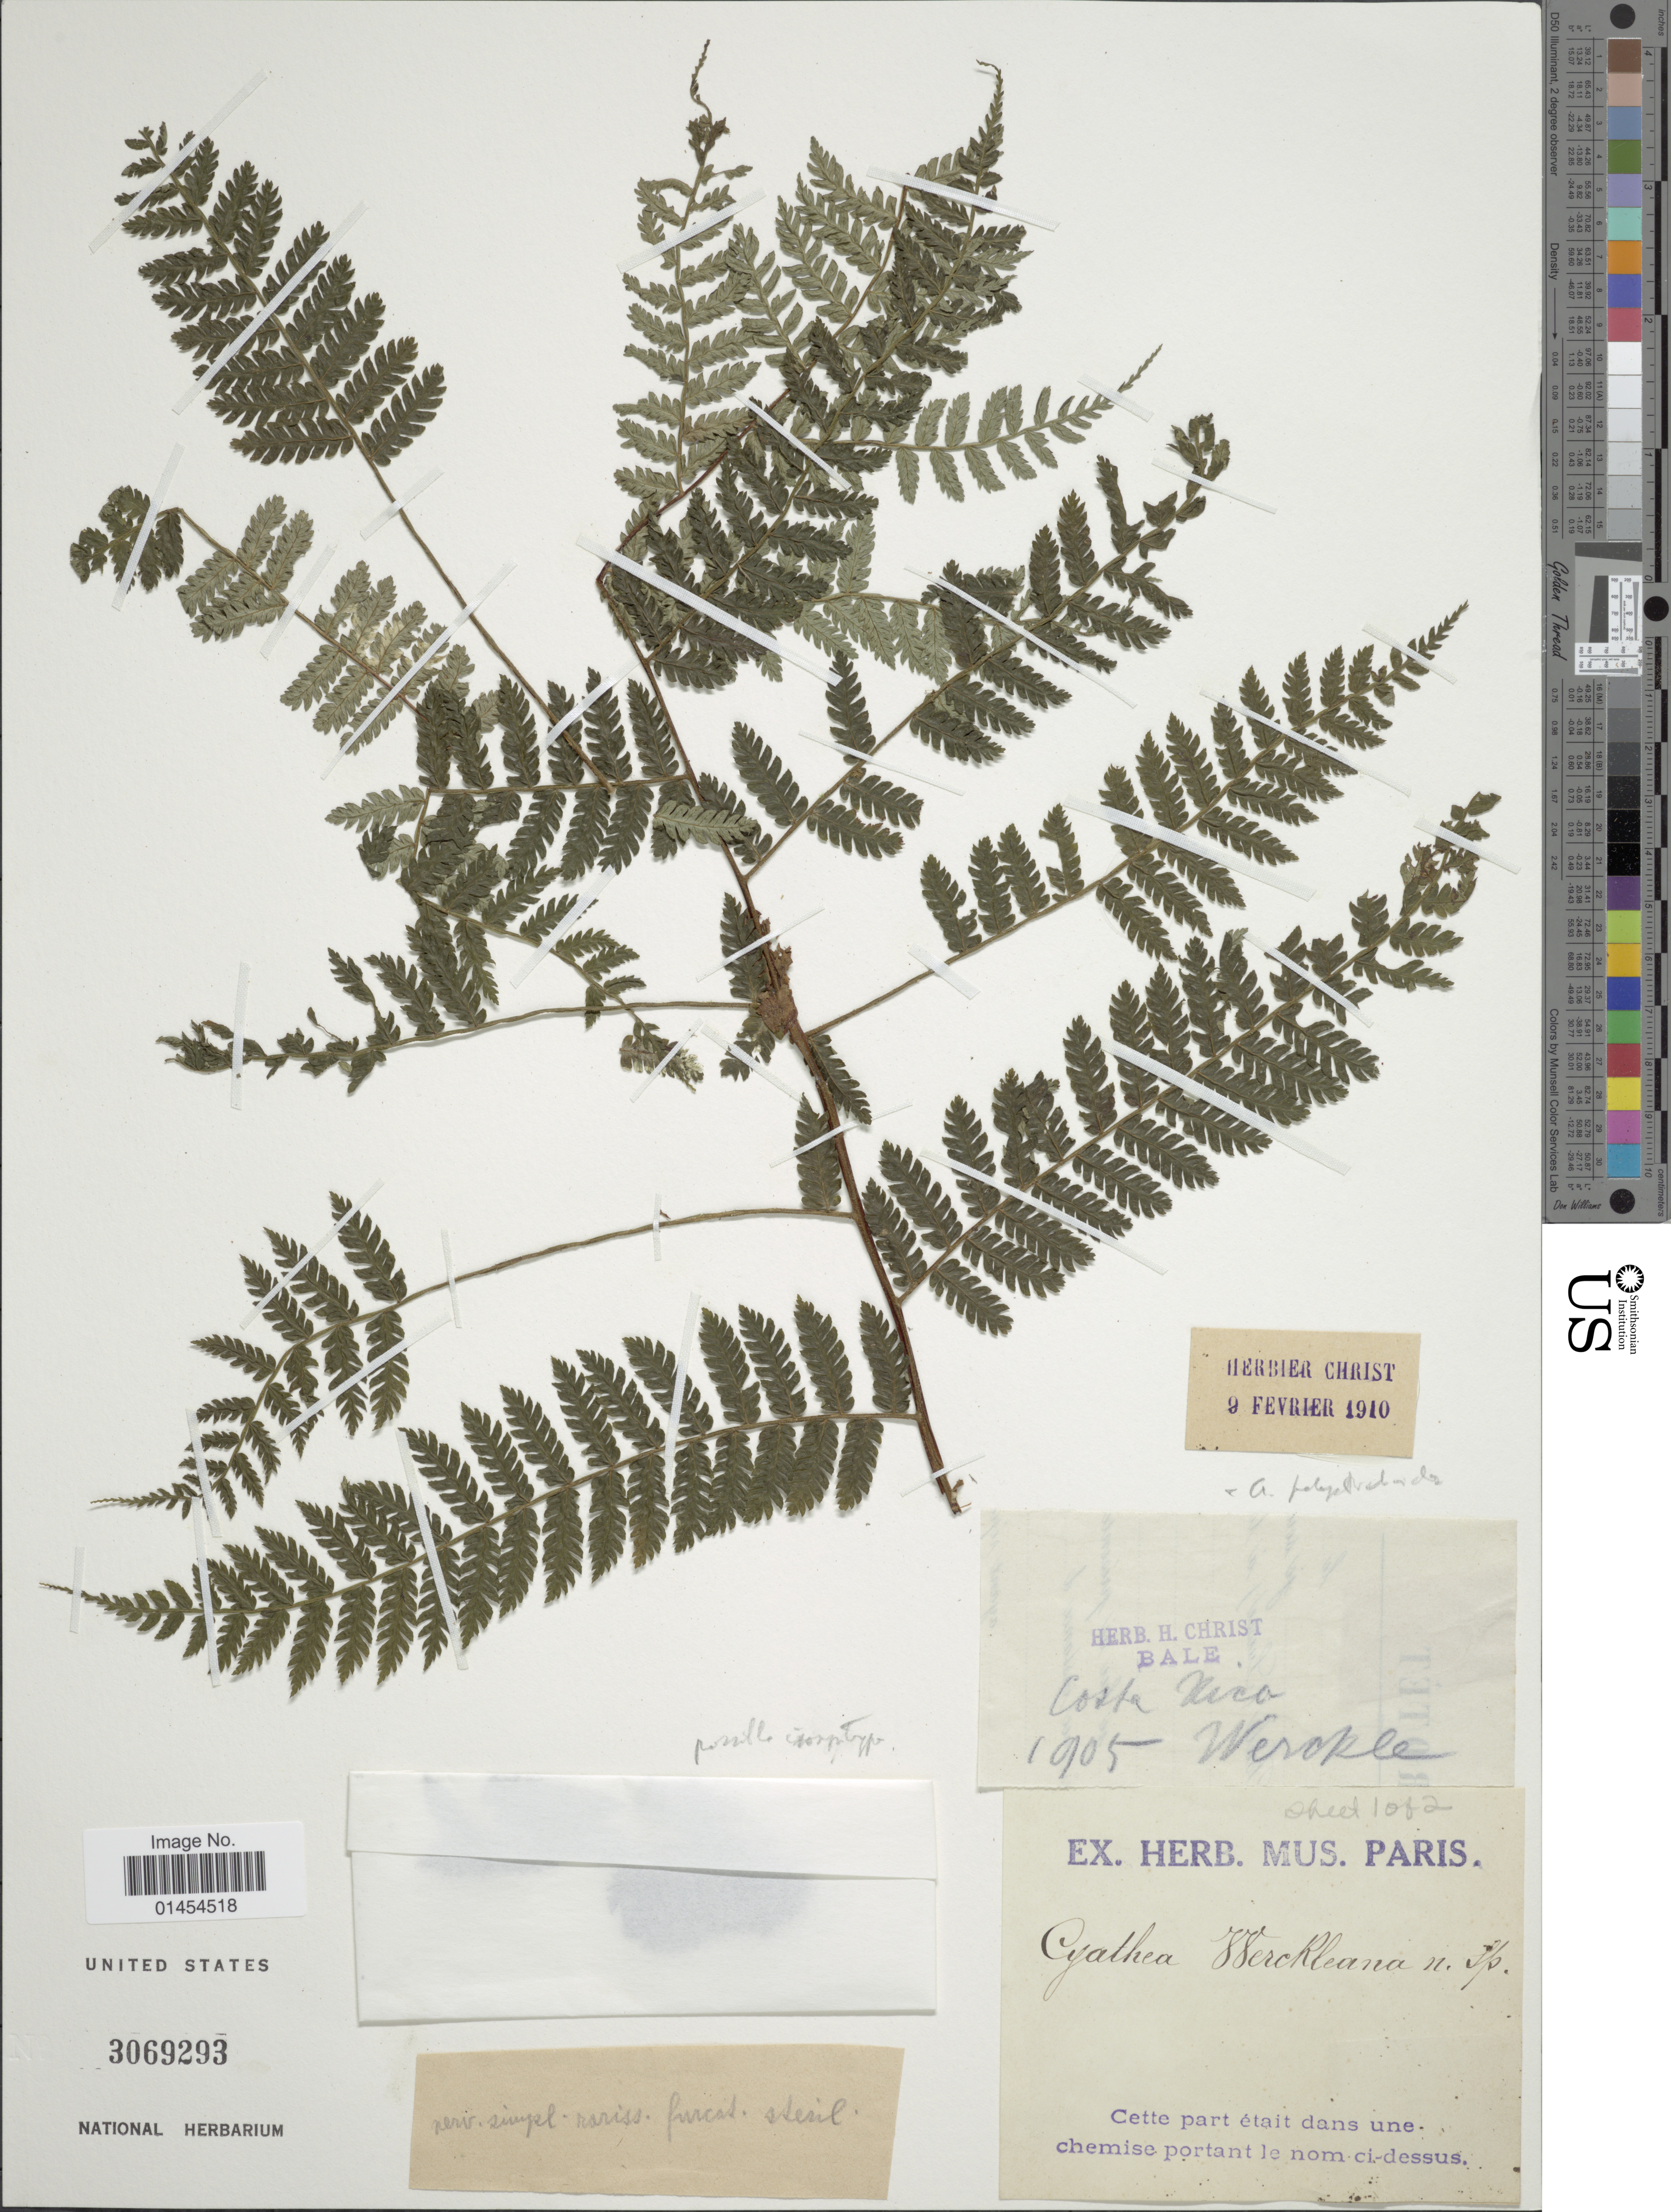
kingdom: Plantae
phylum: Tracheophyta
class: Polypodiopsida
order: Cyatheales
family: Cyatheaceae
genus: Alsophila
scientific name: Alsophila polystichoides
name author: Christ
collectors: Werckle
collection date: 1905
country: Costa Rica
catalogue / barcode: US 3069293